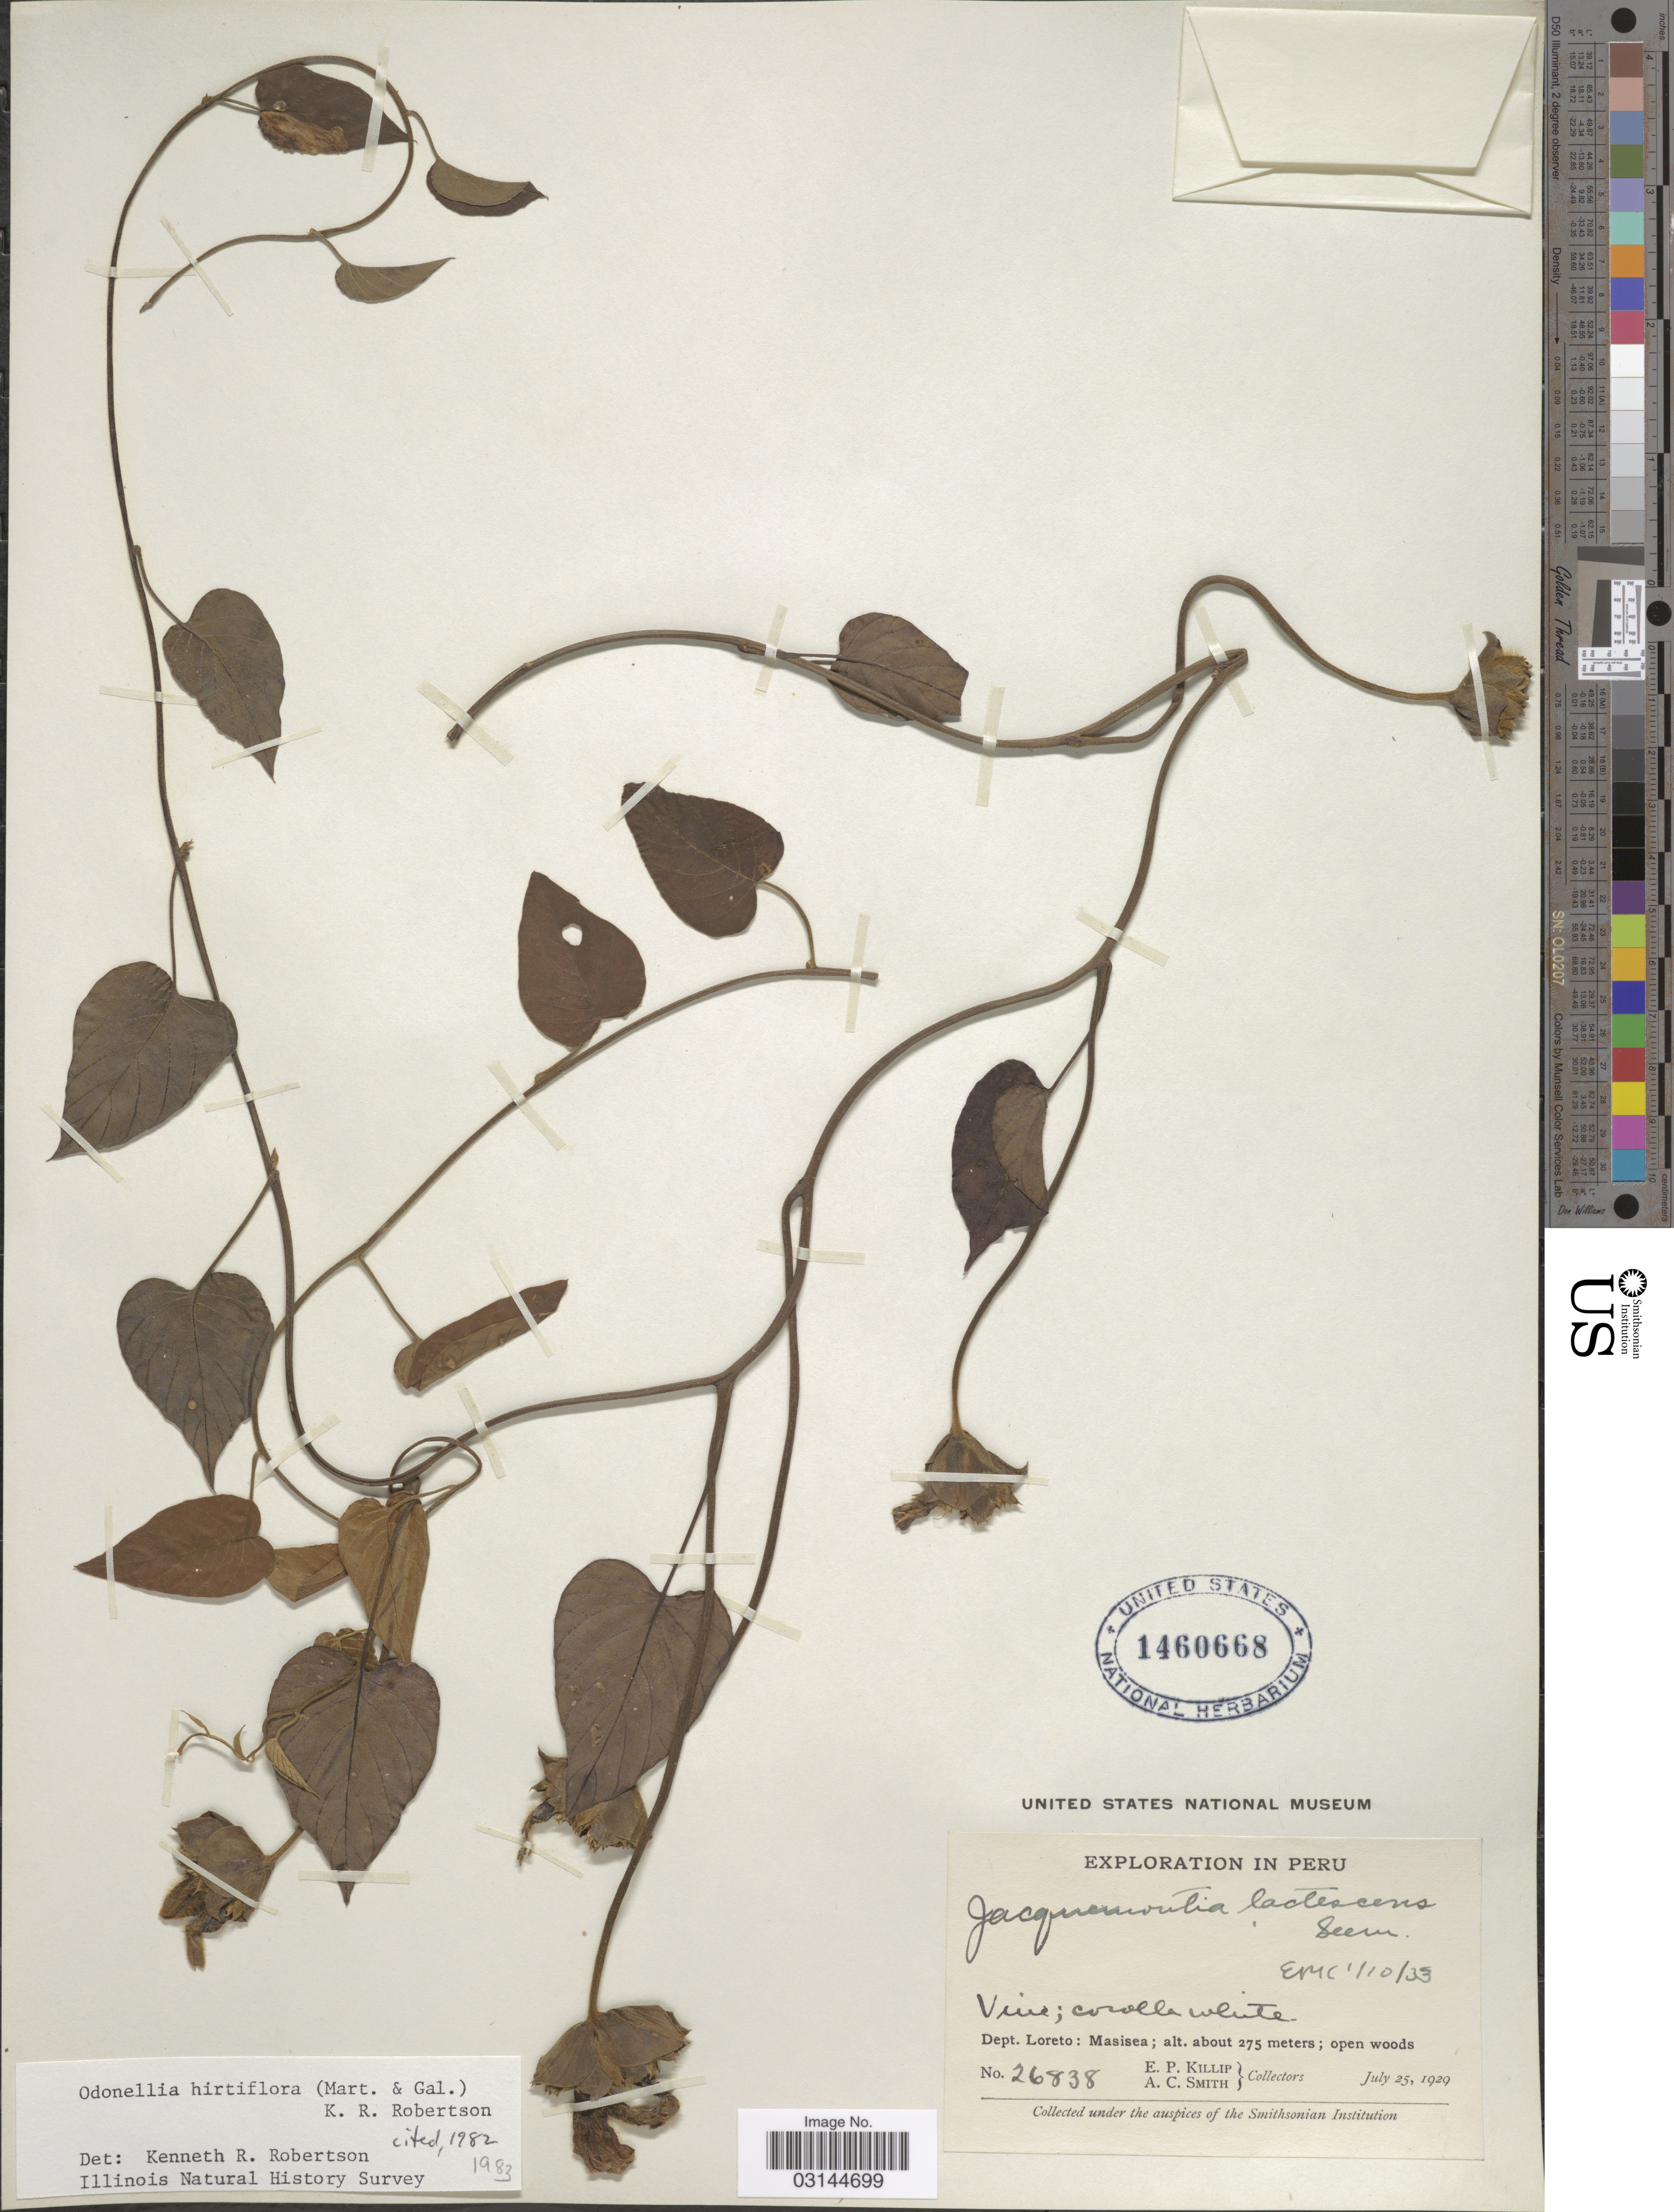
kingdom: Plantae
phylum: Tracheophyta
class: Magnoliopsida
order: Solanales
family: Convolvulaceae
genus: Odonellia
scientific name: Odonellia hirtiflora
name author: (M. Martens & Galeotti) K.R. Robertson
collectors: E. P. Killip & A. C. Smith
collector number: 26838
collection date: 1929-07-25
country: Peru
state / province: Loreto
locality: Dept. Loreto: Masisea.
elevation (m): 275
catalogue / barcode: US 1460668